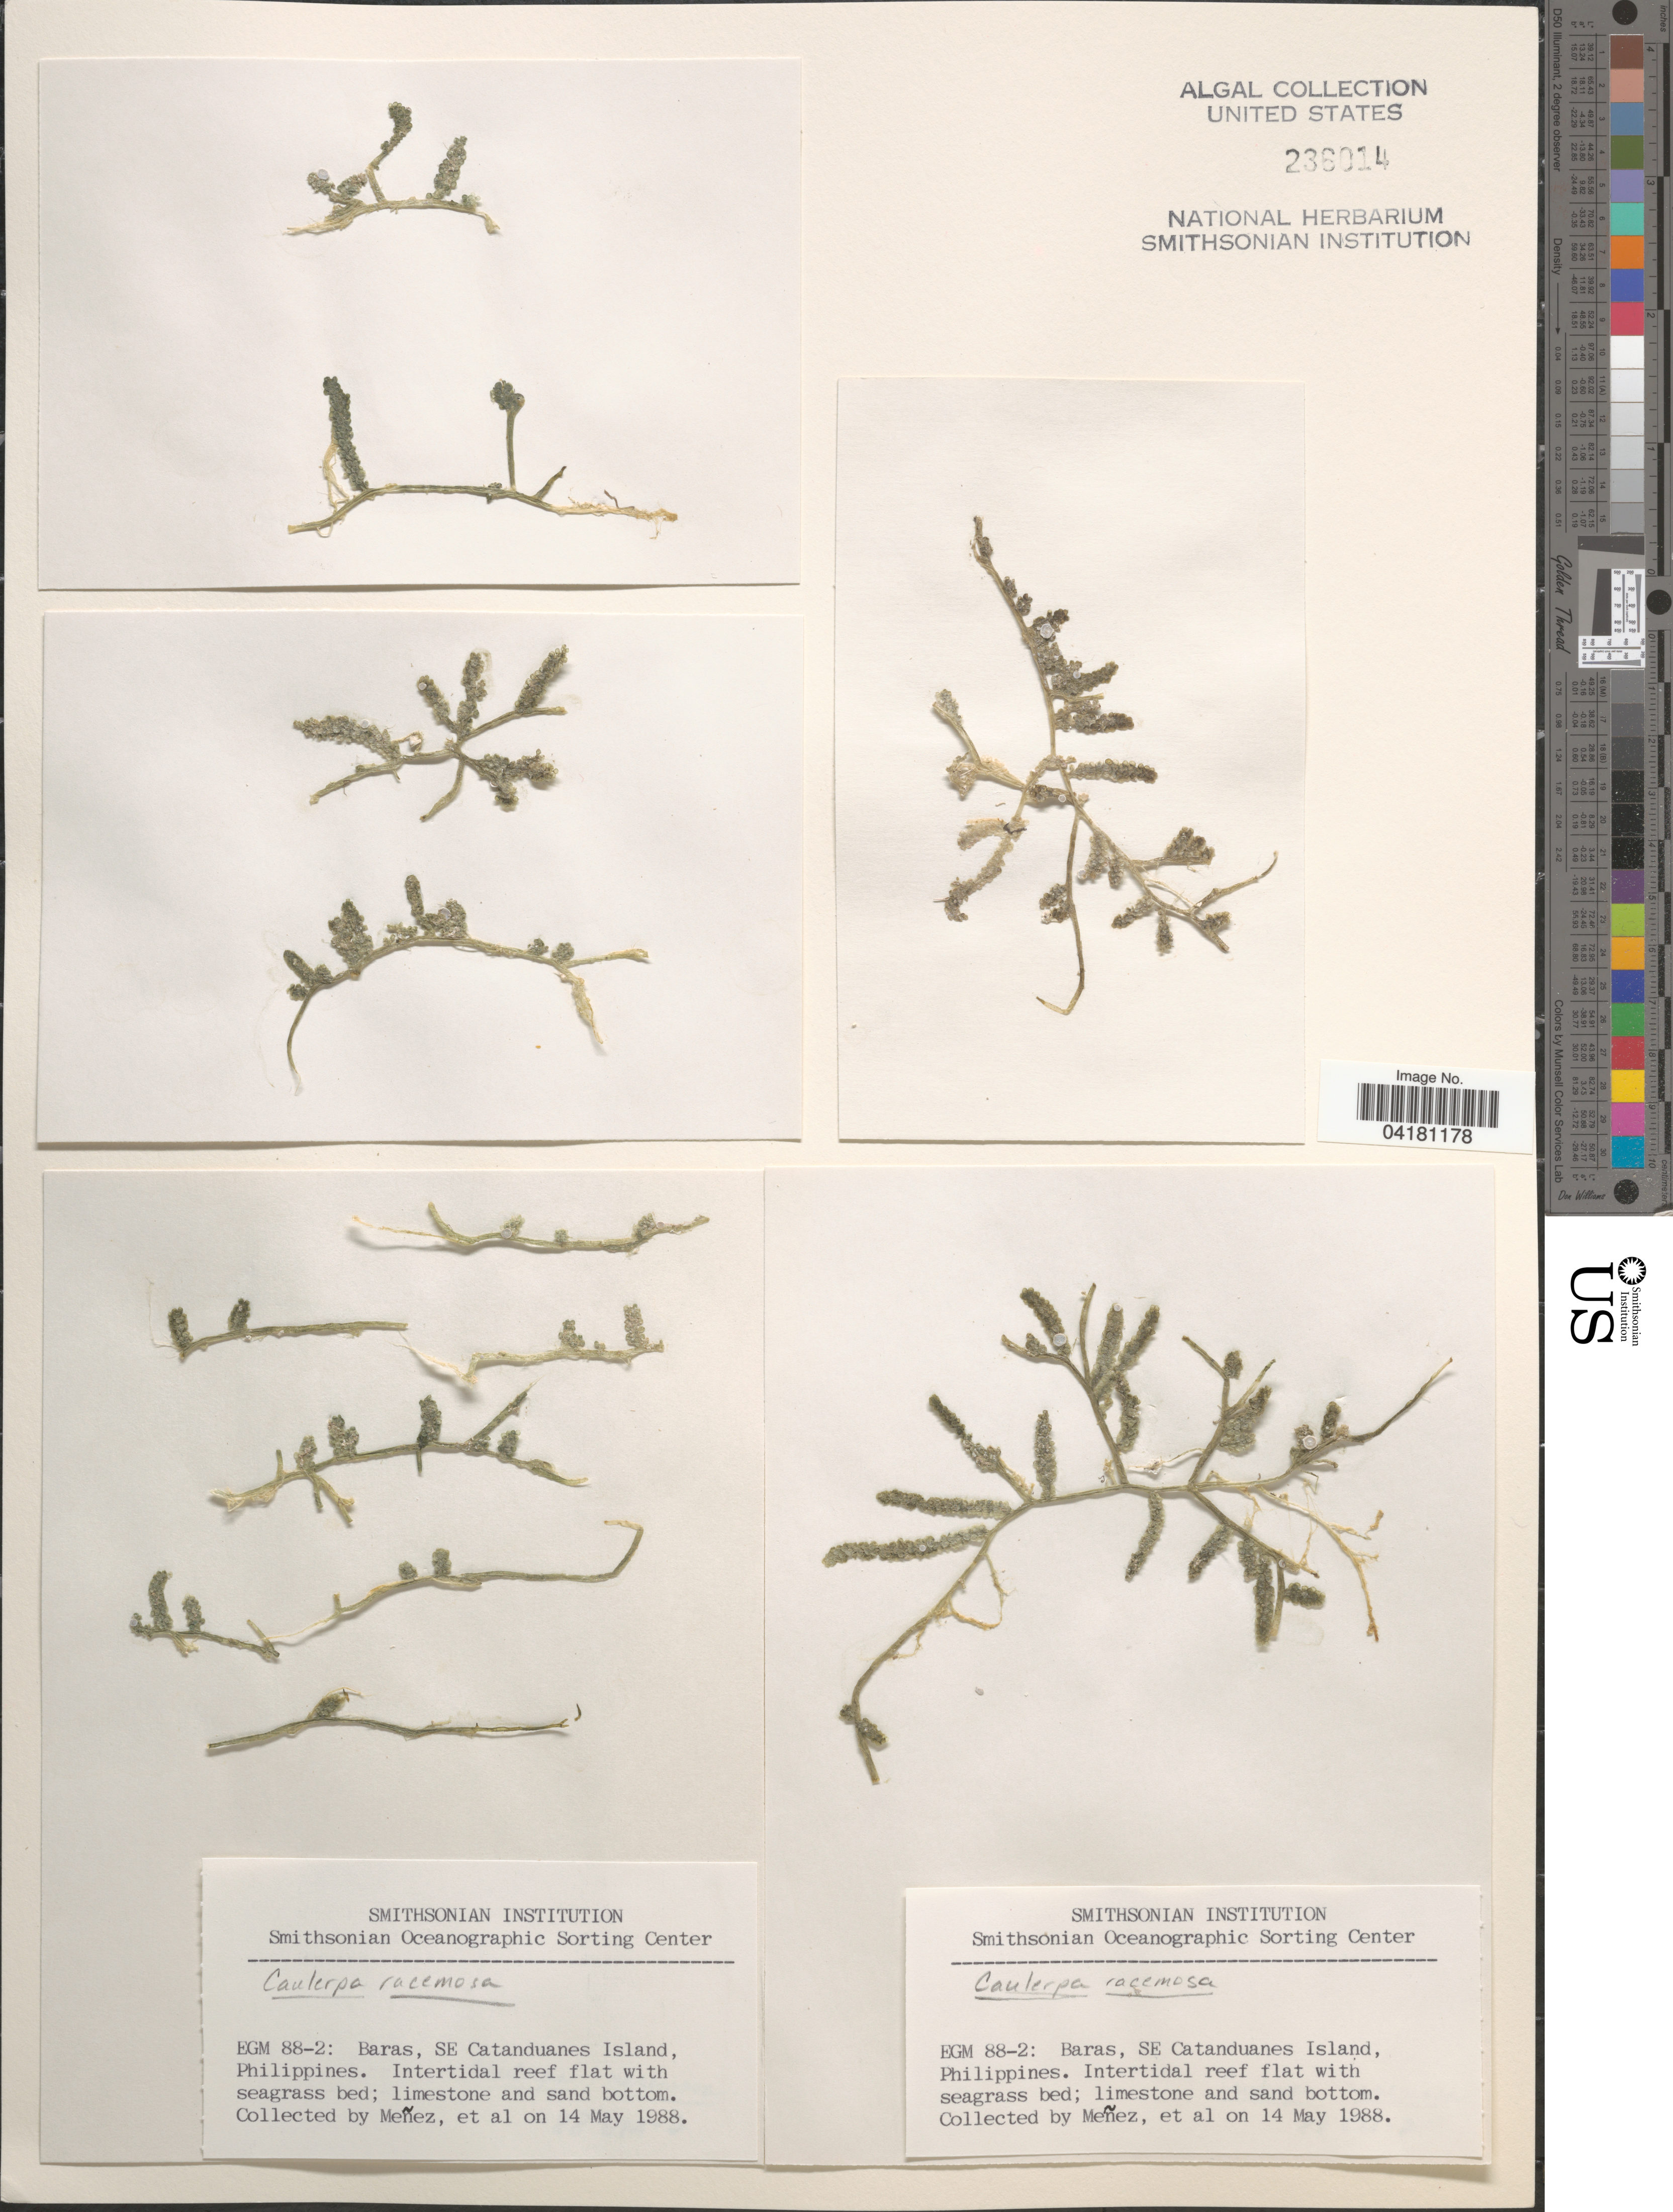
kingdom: Plantae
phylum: Chlorophyta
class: Ulvophyceae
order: Bryopsidales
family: Caulerpaceae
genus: Caulerpa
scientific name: Caulerpa racemosa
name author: (Forssk.) J. Agardh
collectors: Menez & et al.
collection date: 1988-05-14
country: Philippines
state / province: Bicol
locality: EGM 88-2: Baras, SE Catanduanes Island.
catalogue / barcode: US 236014